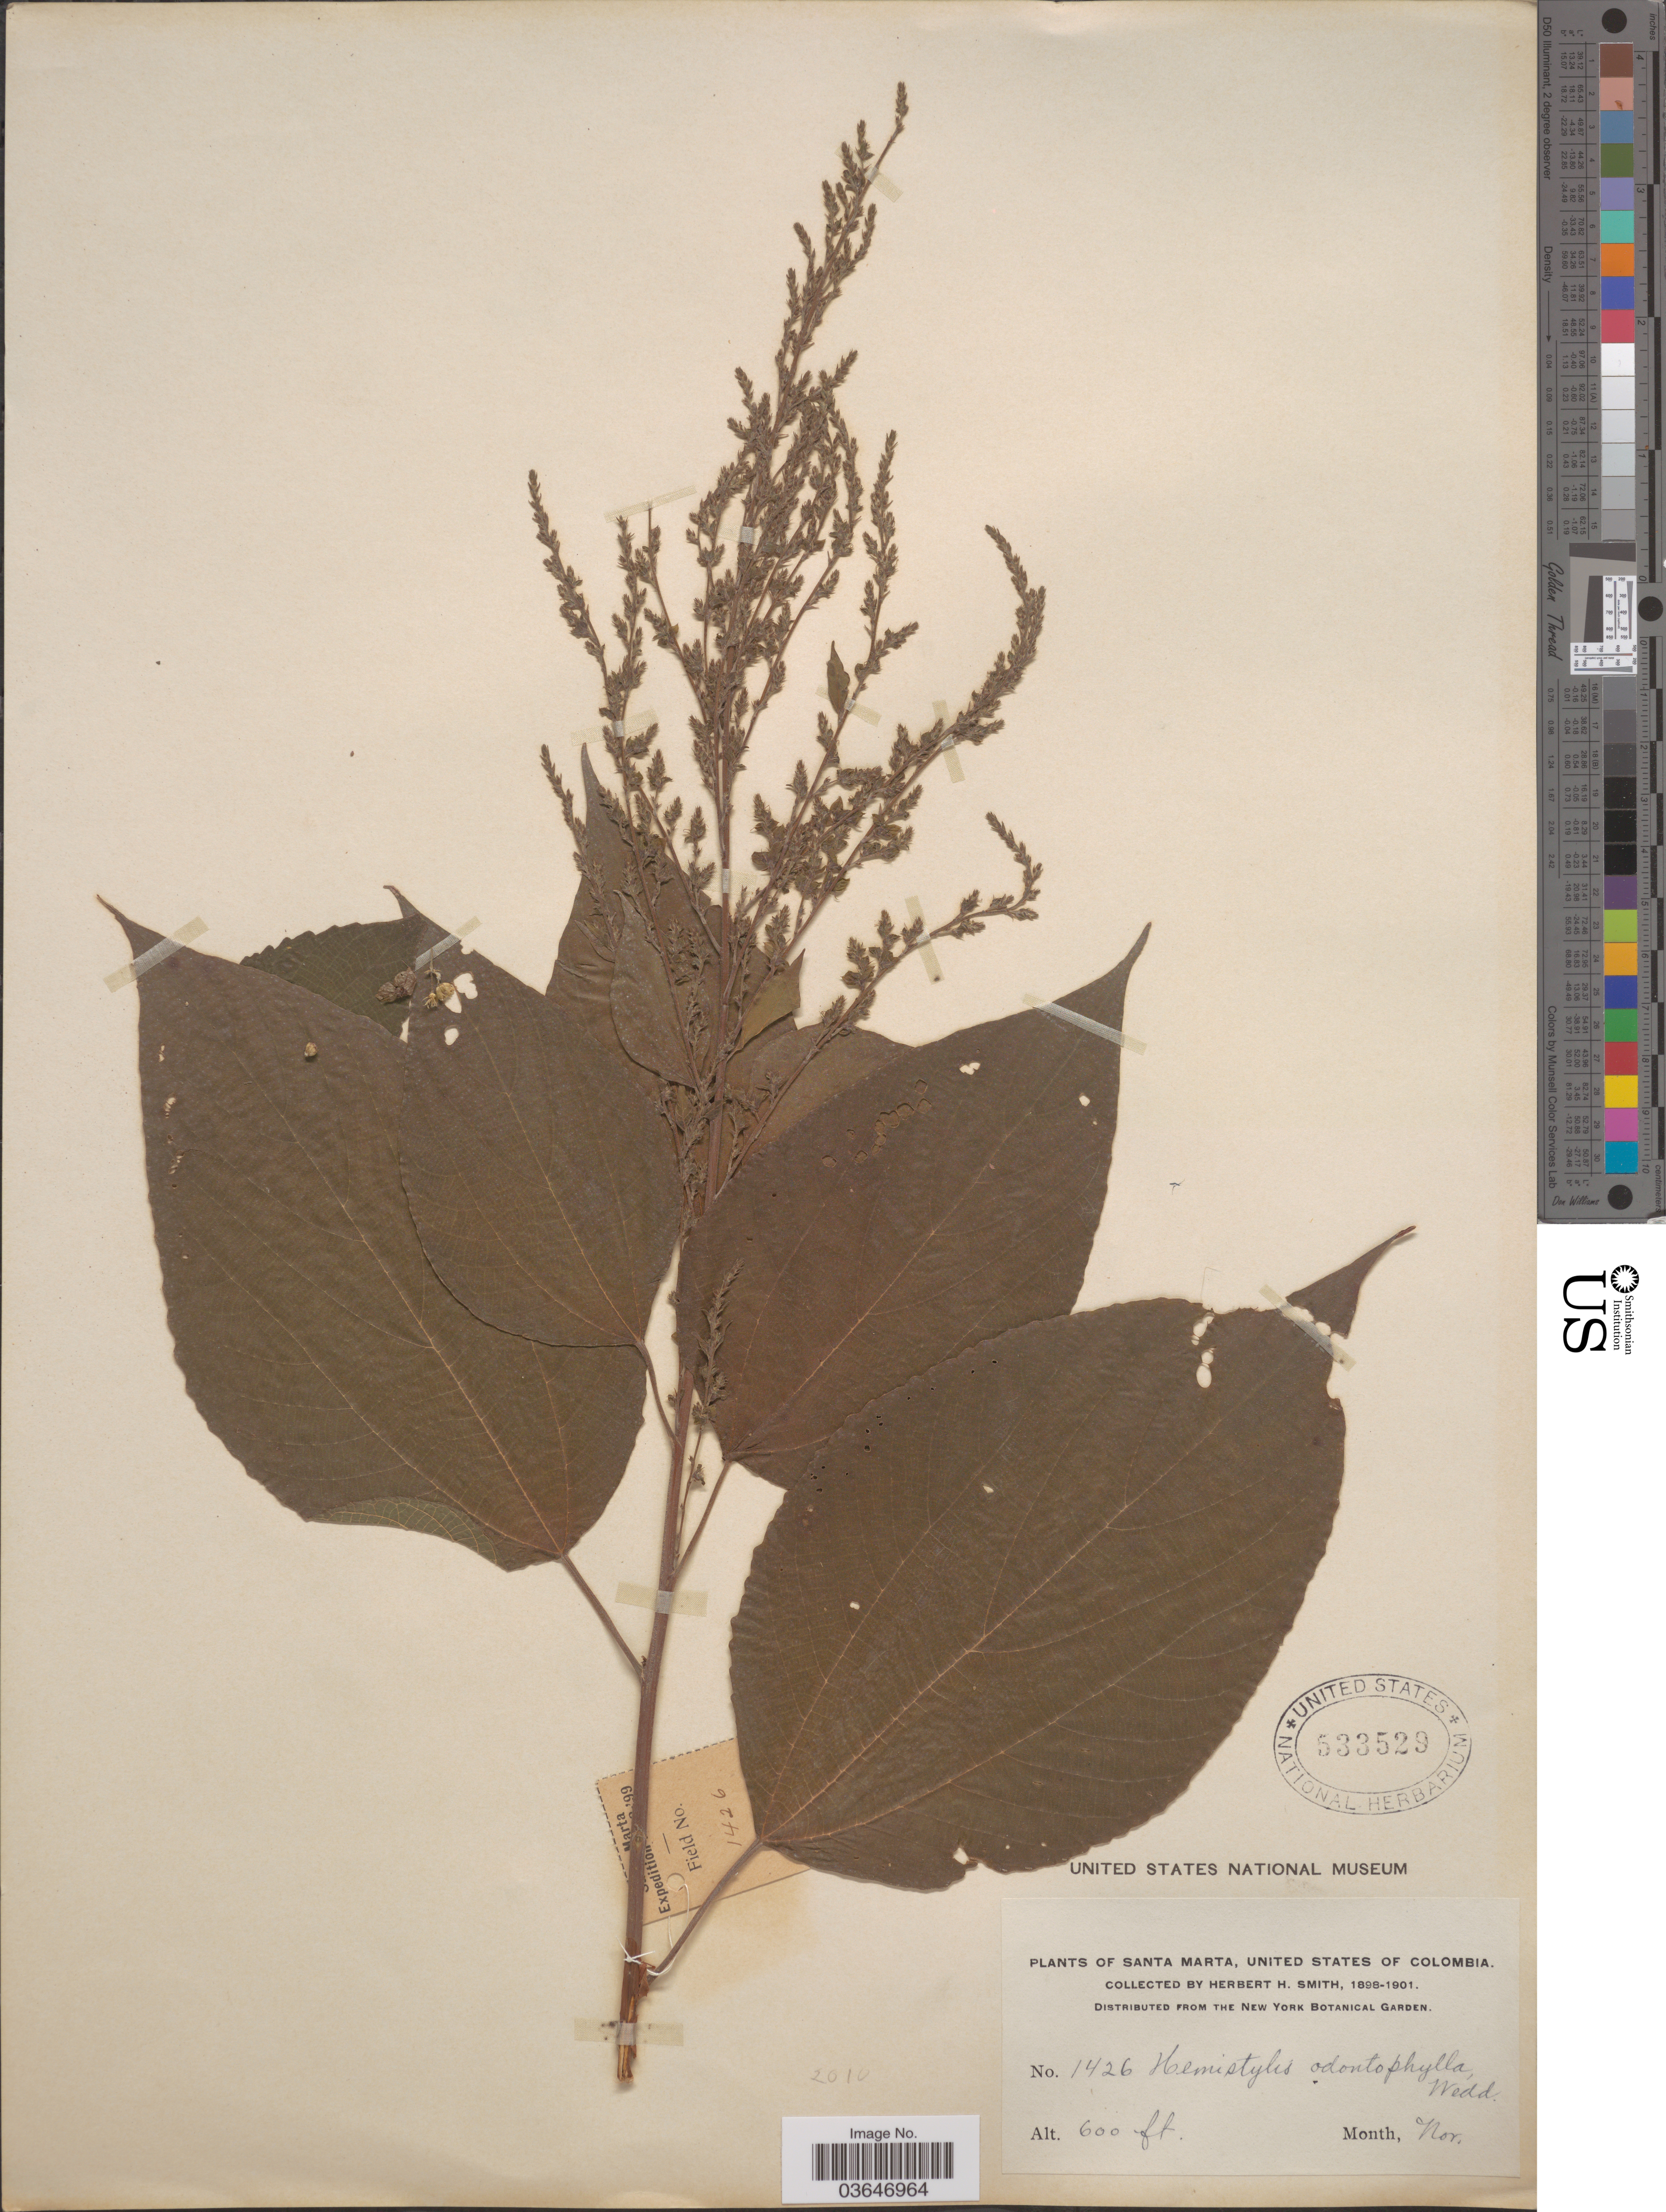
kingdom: Plantae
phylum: Tracheophyta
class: Magnoliopsida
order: Rosales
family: Urticaceae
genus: Hemistylus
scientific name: Hemistylus odontophylla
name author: Wedd. in DC.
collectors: Herbert H. Smith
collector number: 1426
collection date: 1898-11/1901-11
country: Colombia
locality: Santa Marta, United States of Colombia.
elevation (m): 183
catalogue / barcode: US 533529